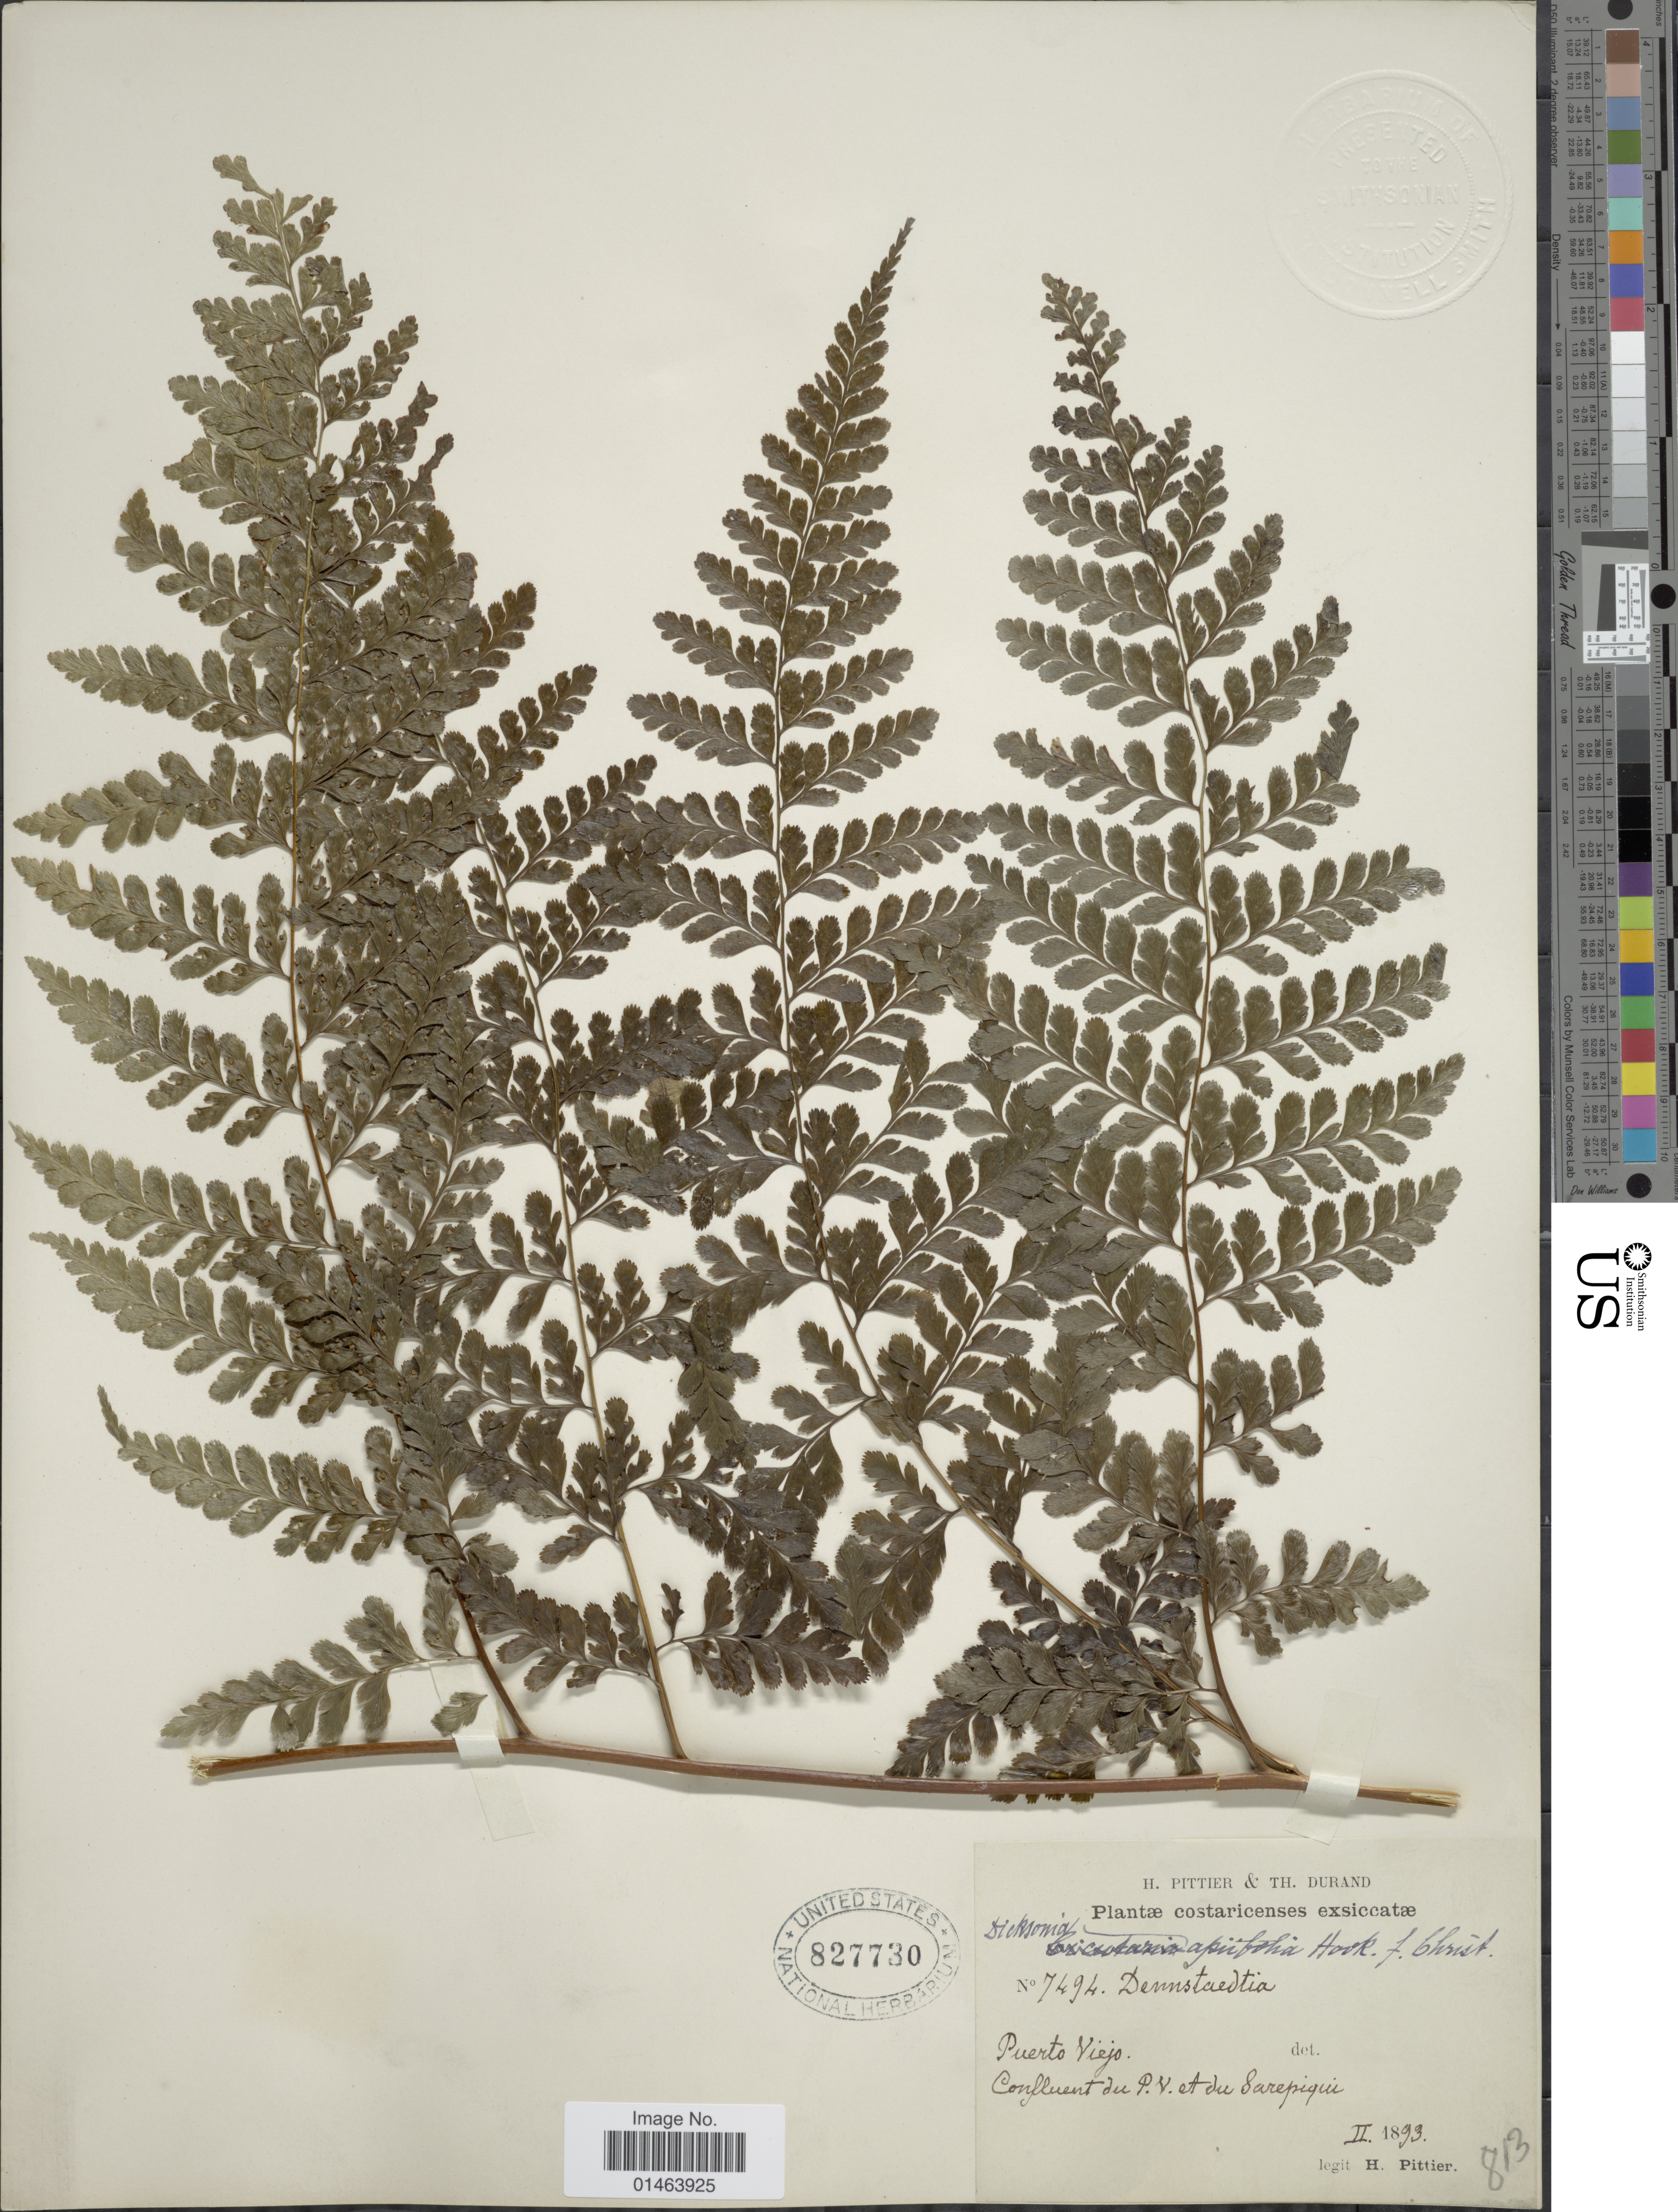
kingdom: Plantae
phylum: Tracheophyta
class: Polypodiopsida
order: Polypodiales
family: Dennstaedtiaceae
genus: Dennstaedtia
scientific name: Dennstaedtia bipinnata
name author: (Cav.) Maxon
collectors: H. F. Pittier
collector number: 7494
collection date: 1893-02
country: Costa Rica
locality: Puerto Viejo. Confluent du Puerto Viejo et du Sarapiqui.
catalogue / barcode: US 827730